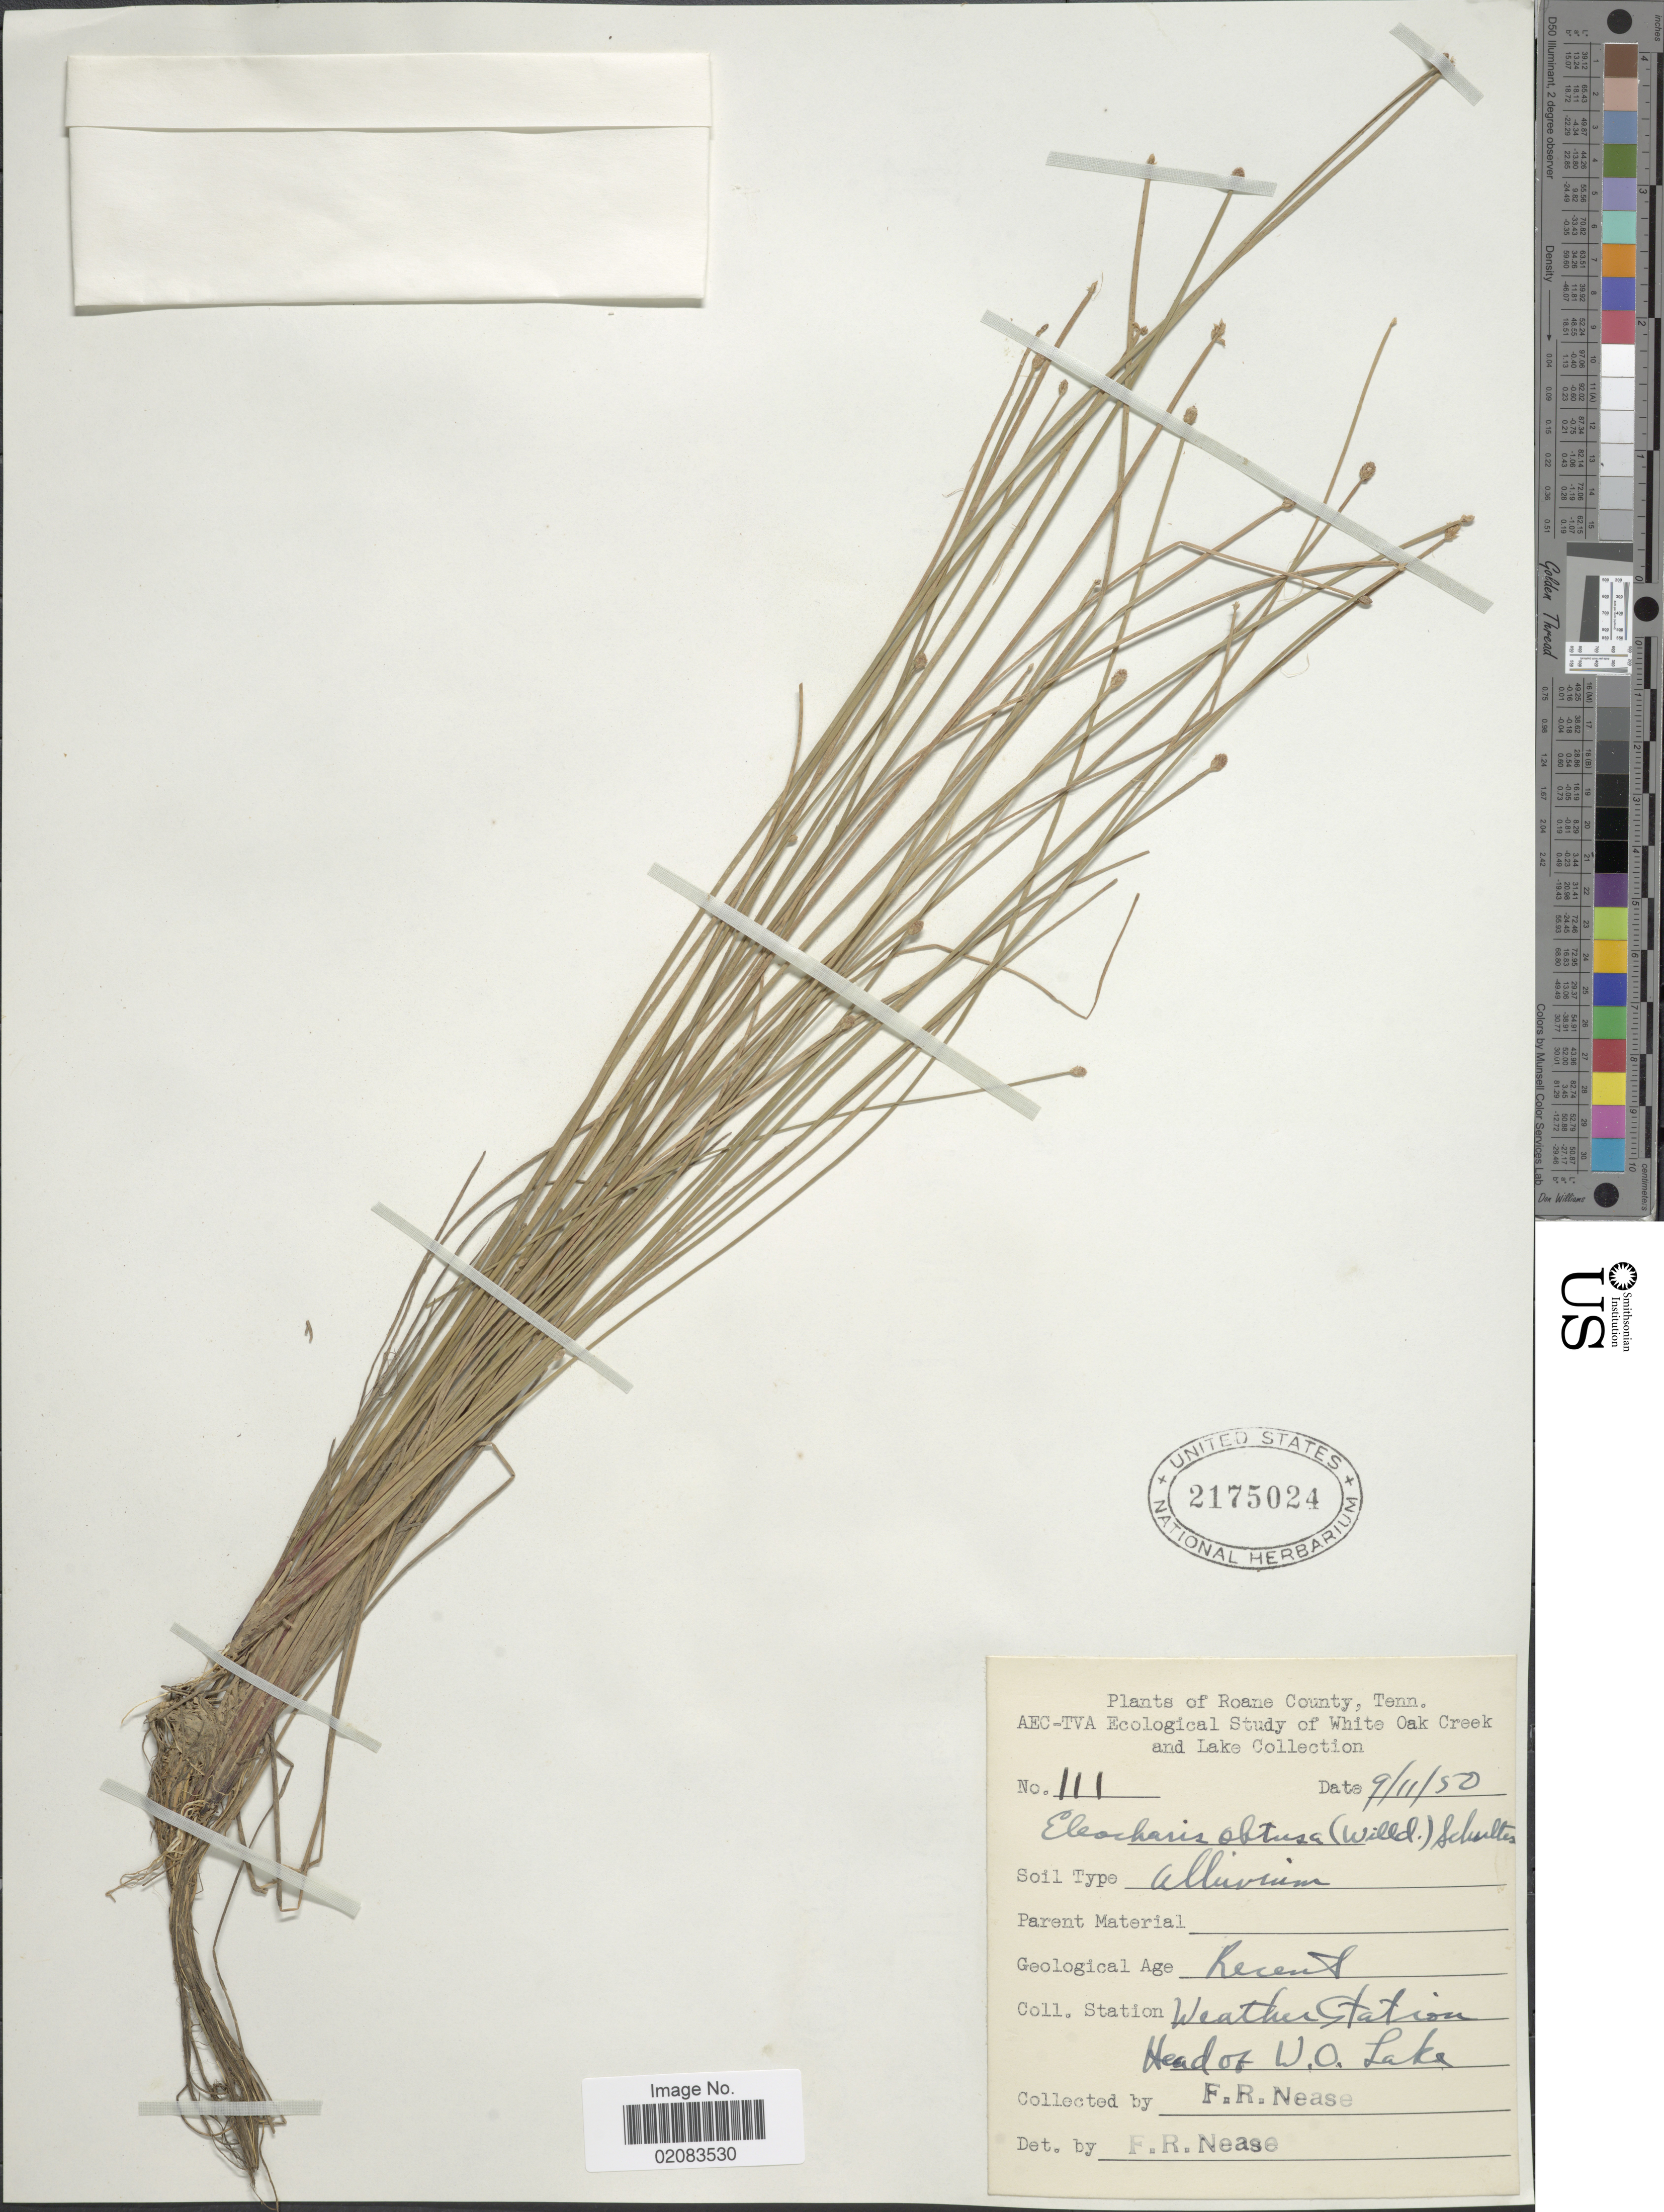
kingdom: Plantae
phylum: Tracheophyta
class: Liliopsida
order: Poales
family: Cyperaceae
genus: Eleocharis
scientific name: Eleocharis obtusa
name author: (Willd.) Schult.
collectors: F. Nease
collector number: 111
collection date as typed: Transcribed d/m/y: 11/9/50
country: United States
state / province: Tennessee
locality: Roane County, AEC-TVA Ecological Study of White Oak Creek and Lake Collection, Weather Station, Head of W.O. Lake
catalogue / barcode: US 2175024